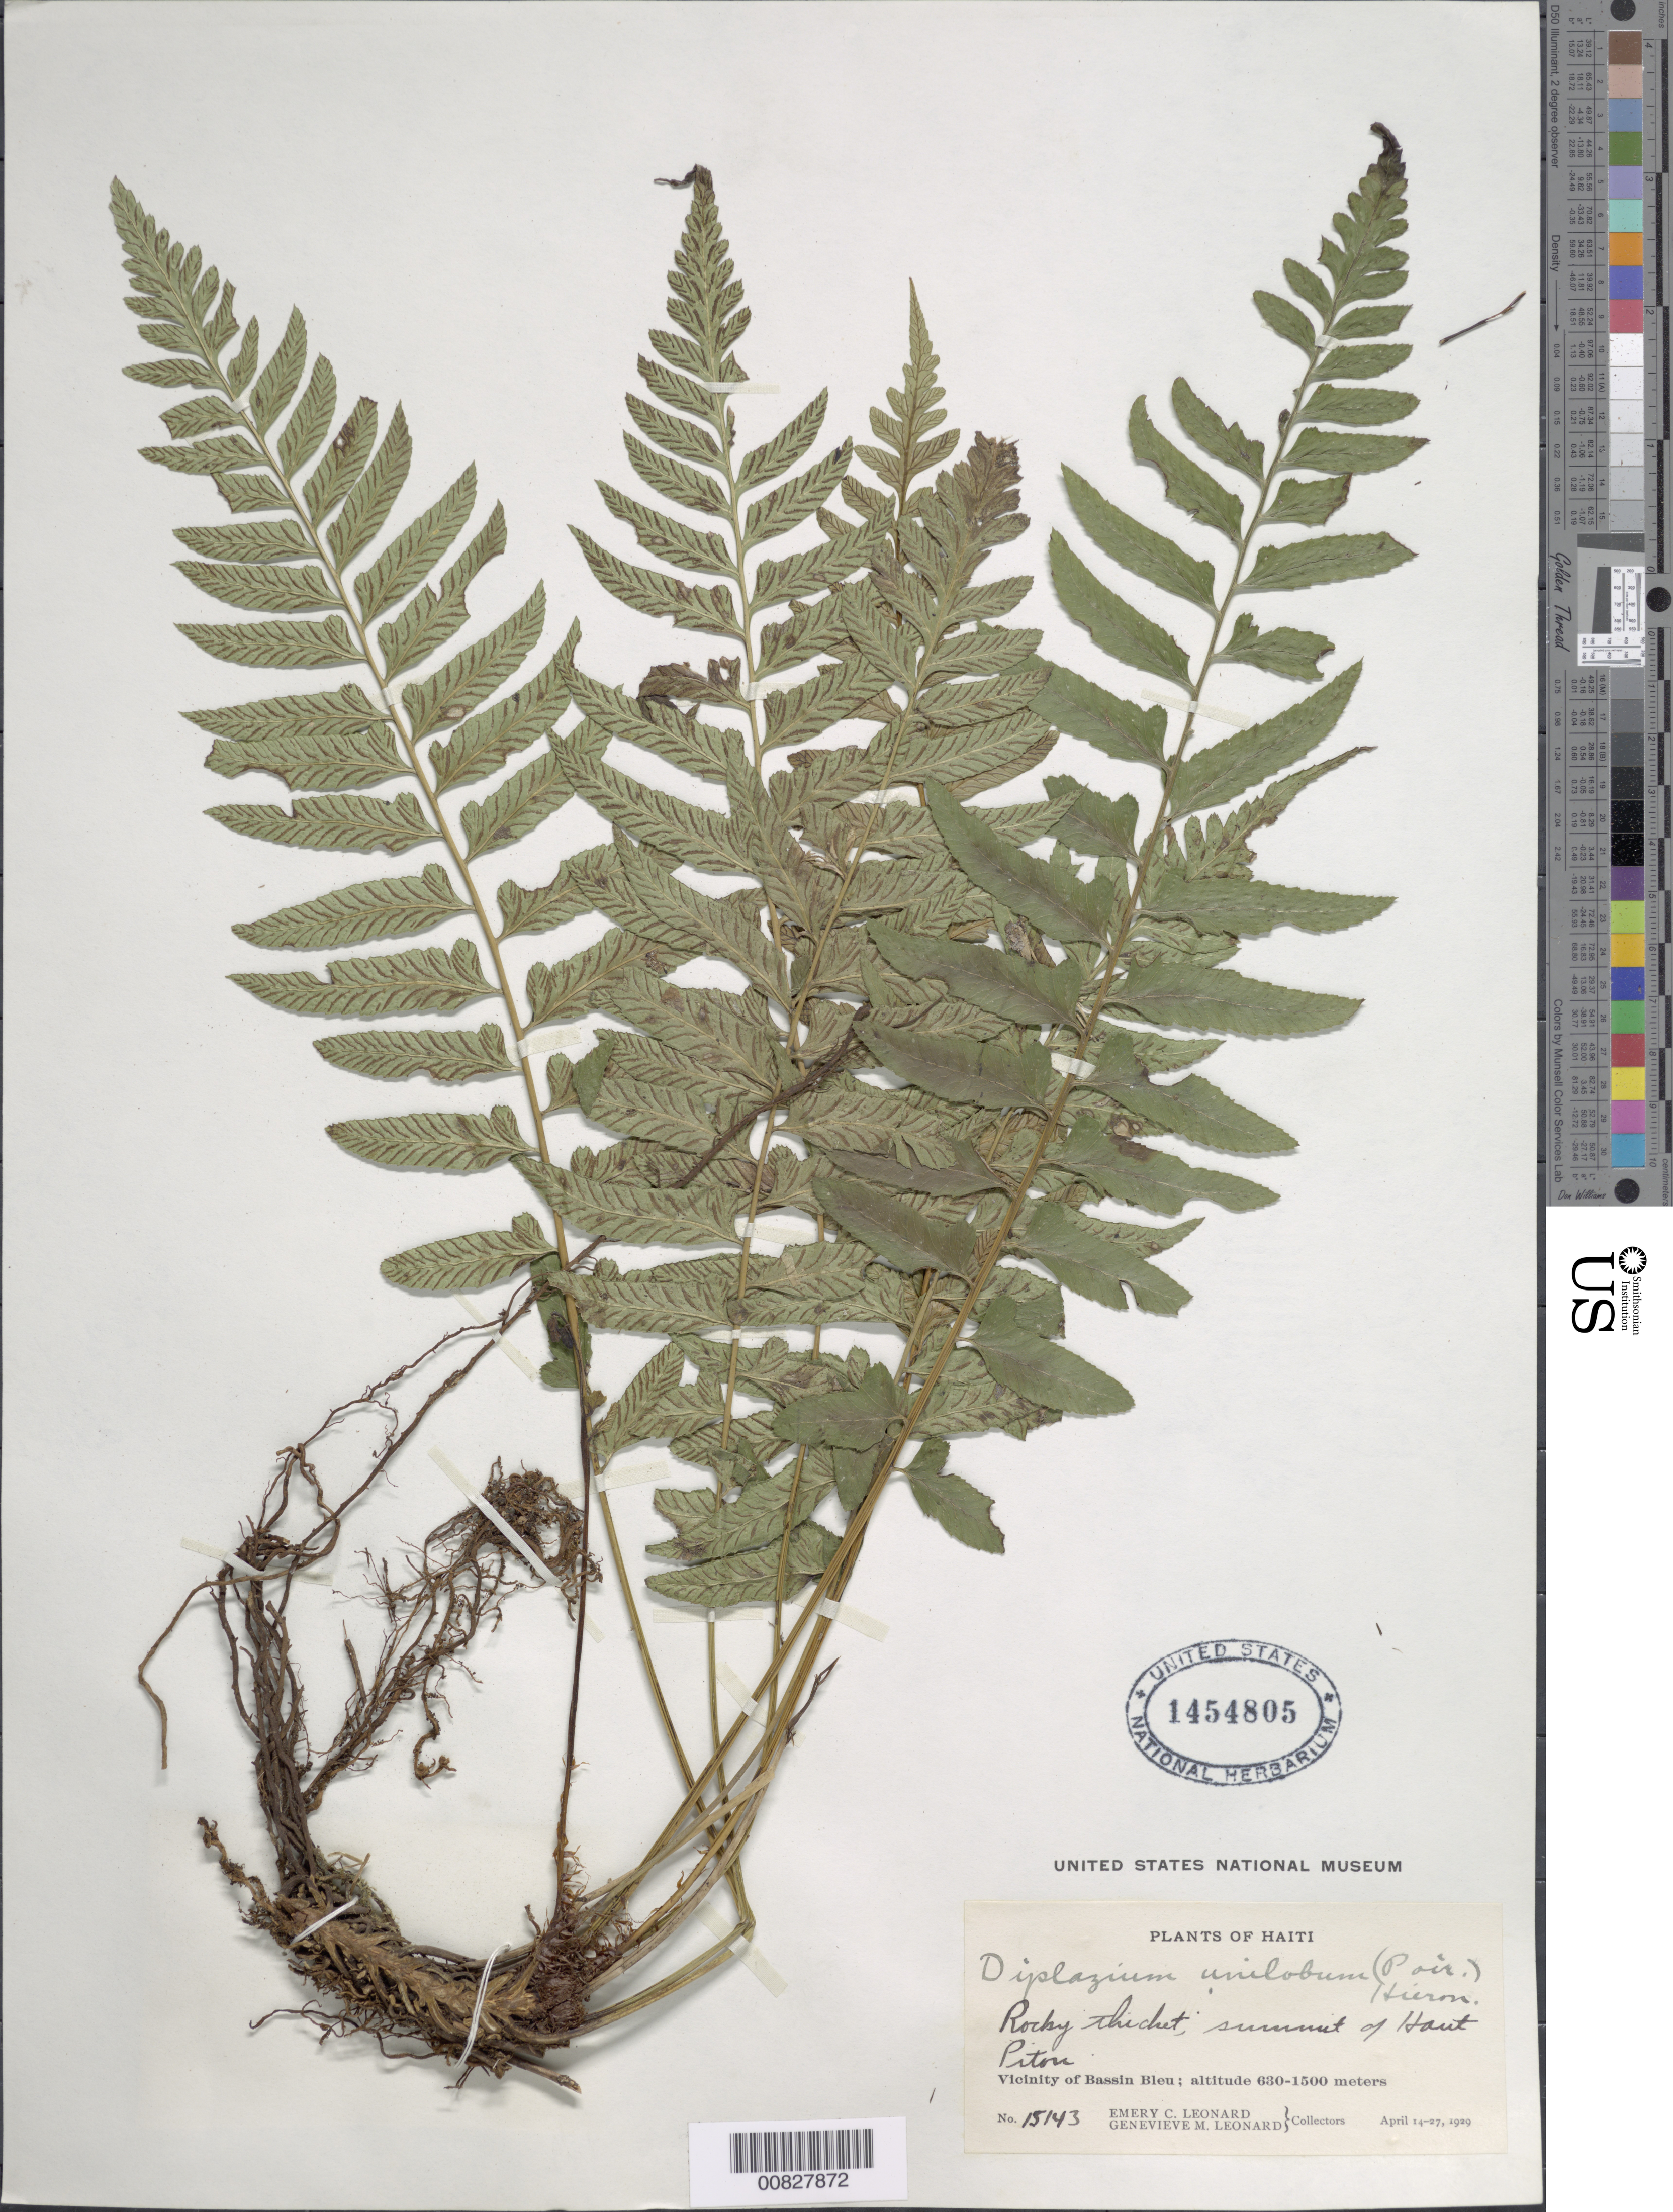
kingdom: Plantae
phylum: Tracheophyta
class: Polypodiopsida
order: Polypodiales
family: Athyriaceae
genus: Diplazium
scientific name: Diplazium unilobum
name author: (Poir.) Hieron.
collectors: E. C. Leonard & G. M. Leonard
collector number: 15143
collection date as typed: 14 Apr 1929 to 27 Apr 1929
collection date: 1929-04-14/1929-04-27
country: Haiti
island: Hispaniola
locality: Bassin Bleu, Haut Piton summit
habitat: Rocky thicket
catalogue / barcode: US 1454805